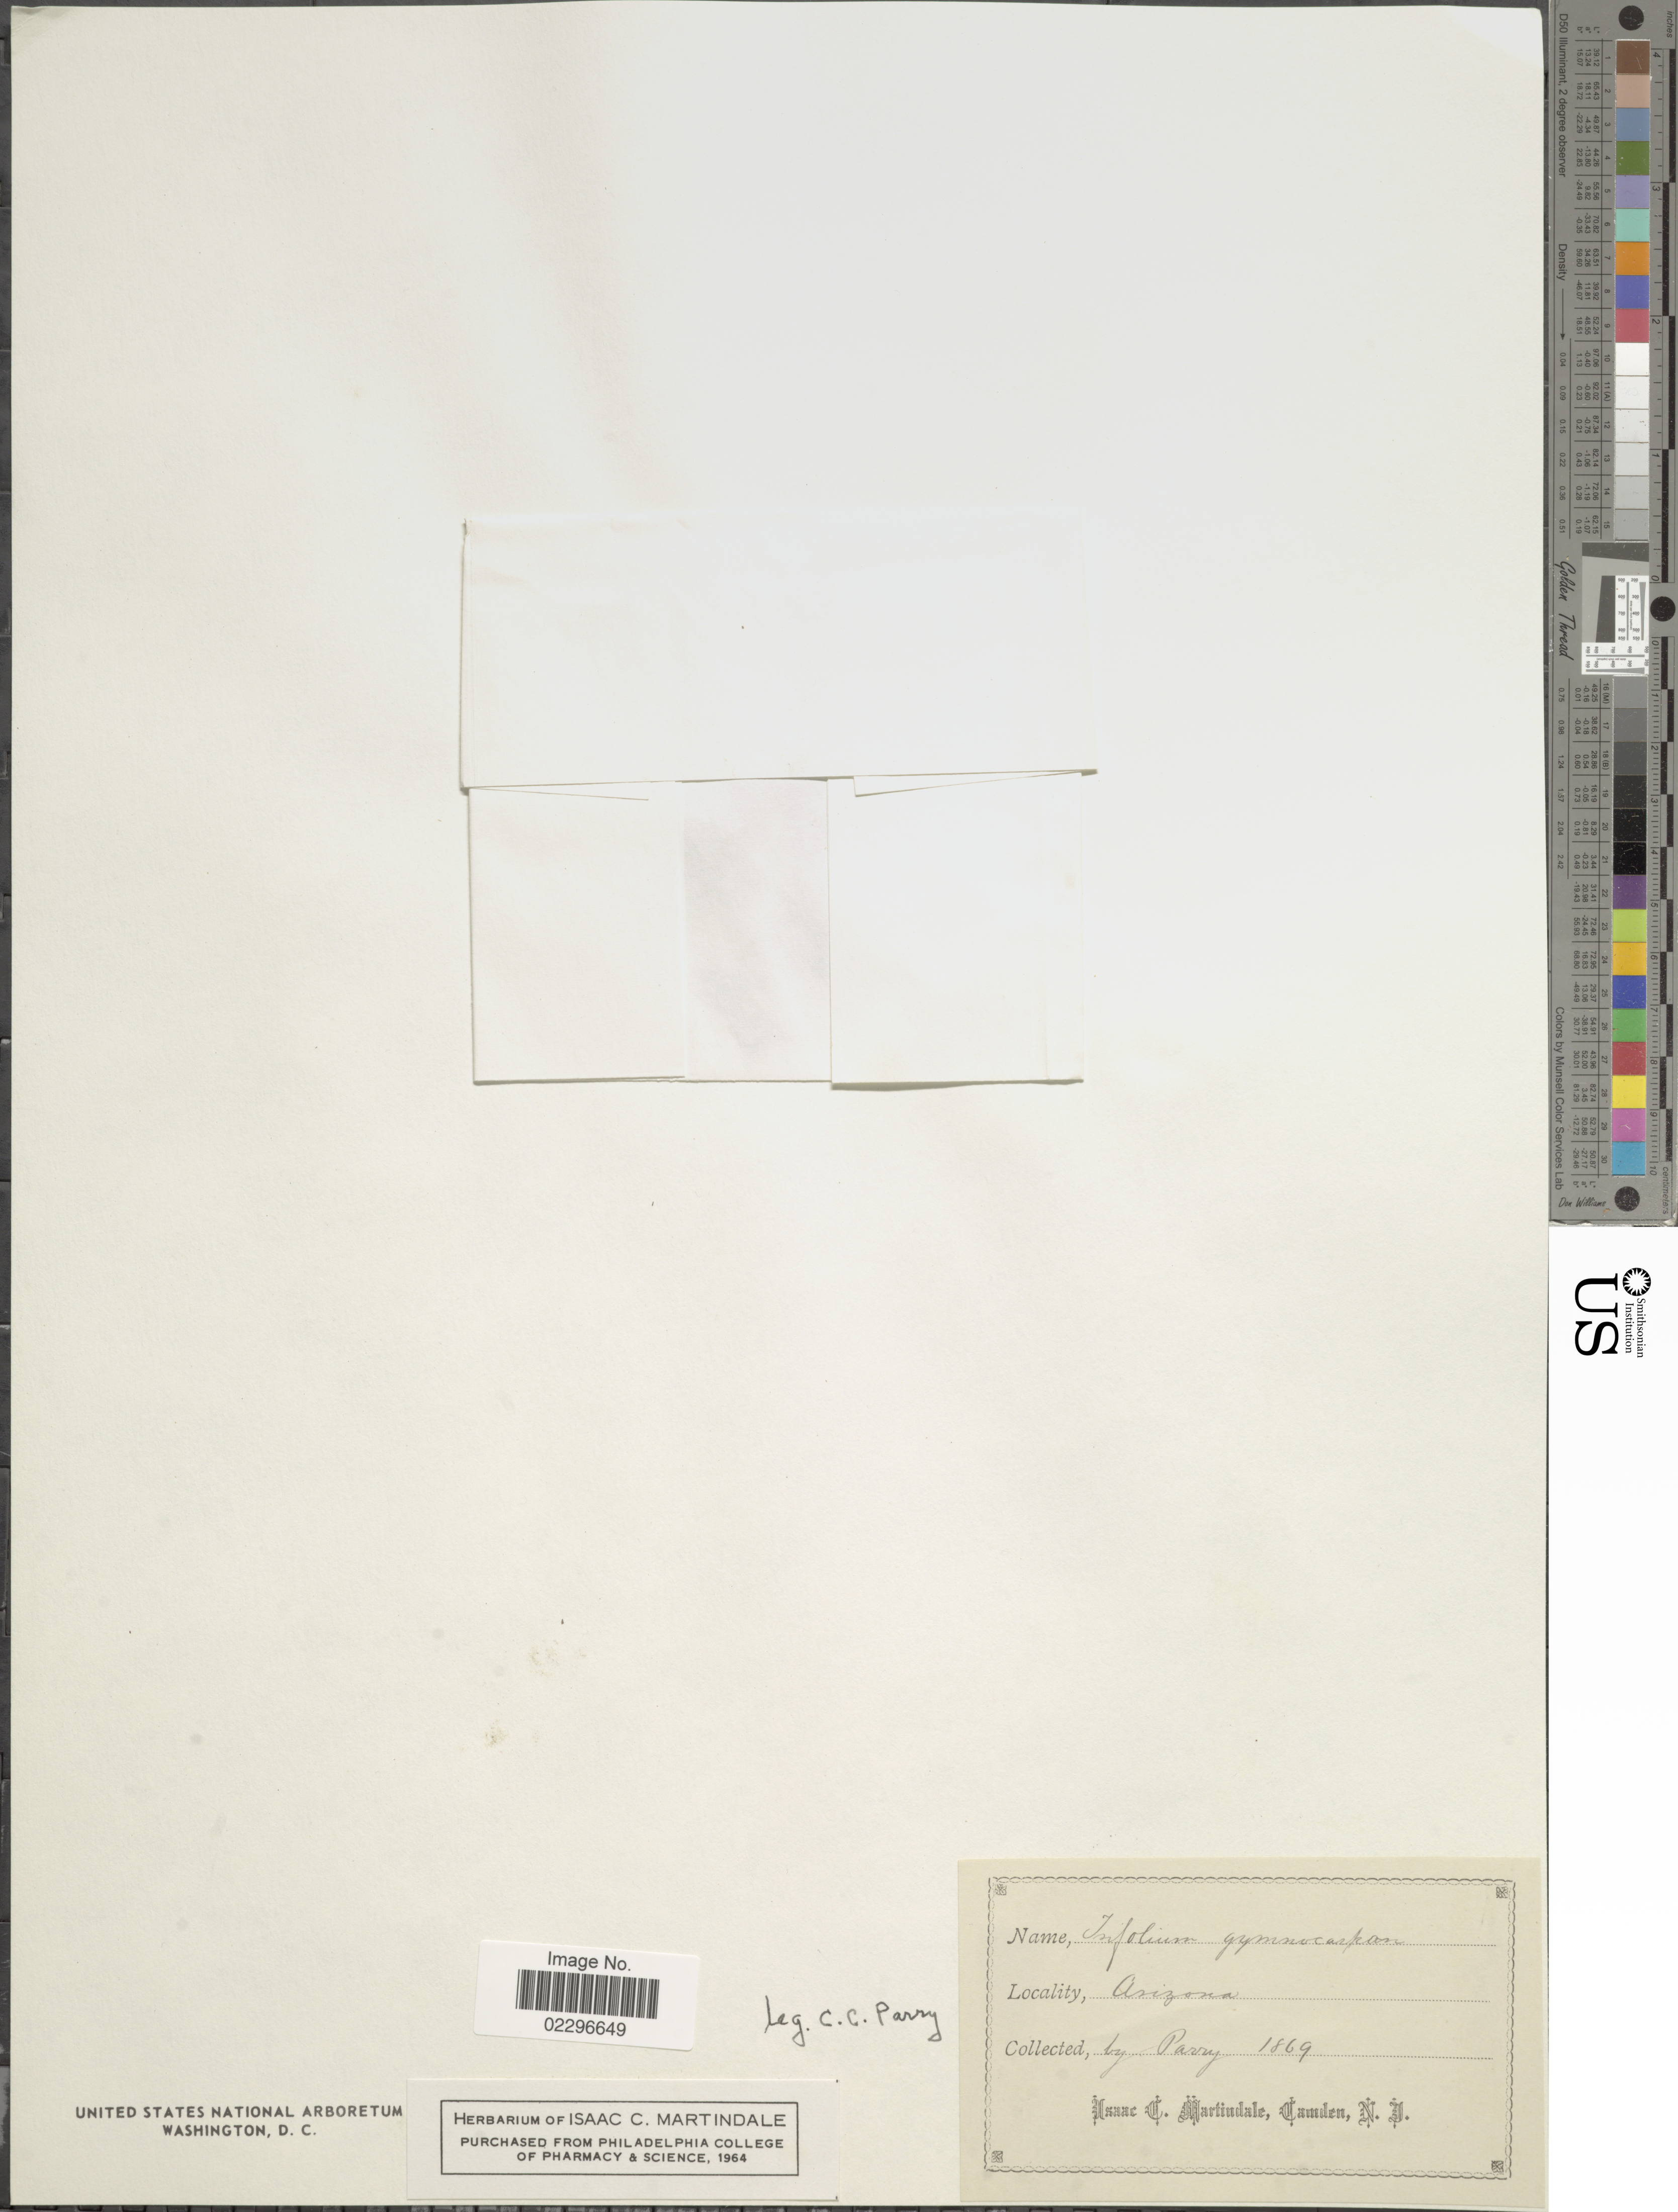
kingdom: Plantae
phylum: Tracheophyta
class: Magnoliopsida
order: Fabales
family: Fabaceae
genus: Trifolium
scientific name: Trifolium gymnocarpon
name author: Nutt.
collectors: C. C. Parry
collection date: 1869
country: United States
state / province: Arizona